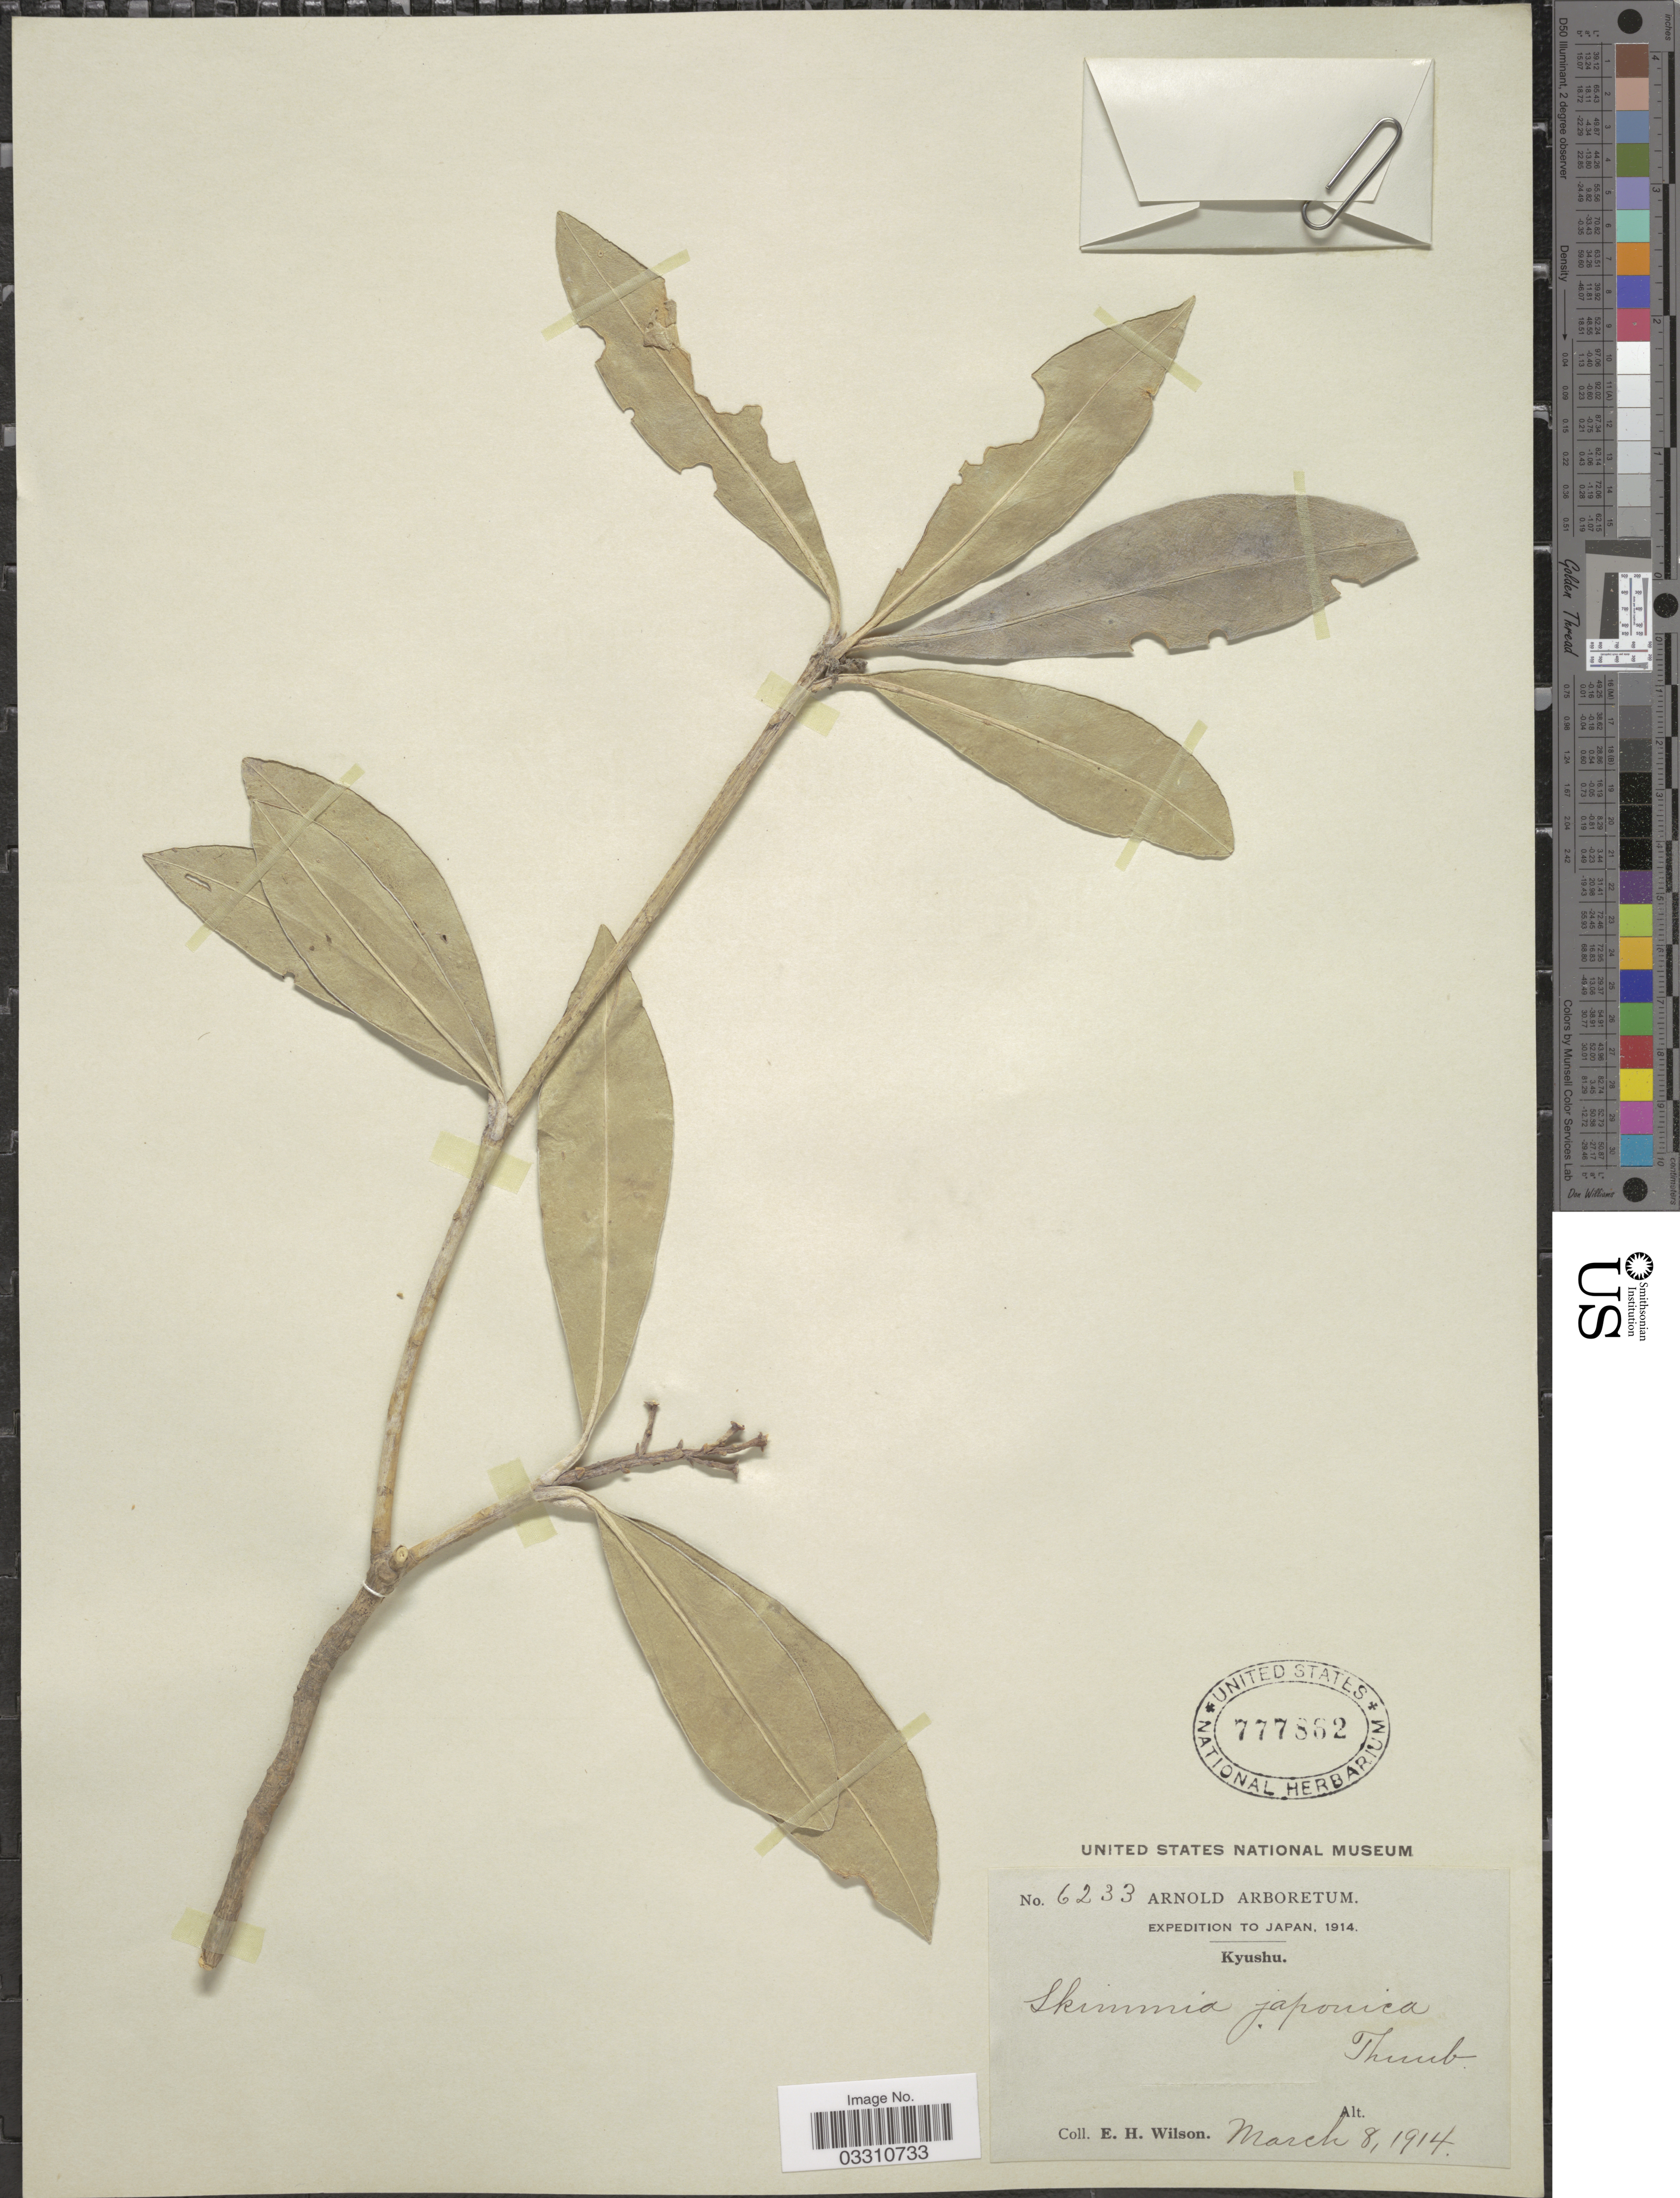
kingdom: Plantae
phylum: Tracheophyta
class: Magnoliopsida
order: Sapindales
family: Rutaceae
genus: Skimmia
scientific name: Skimmia japonica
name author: Thunb.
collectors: E. Wilson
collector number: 6233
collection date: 1914-03-08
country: Japan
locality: Kyushu.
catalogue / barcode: US 777862